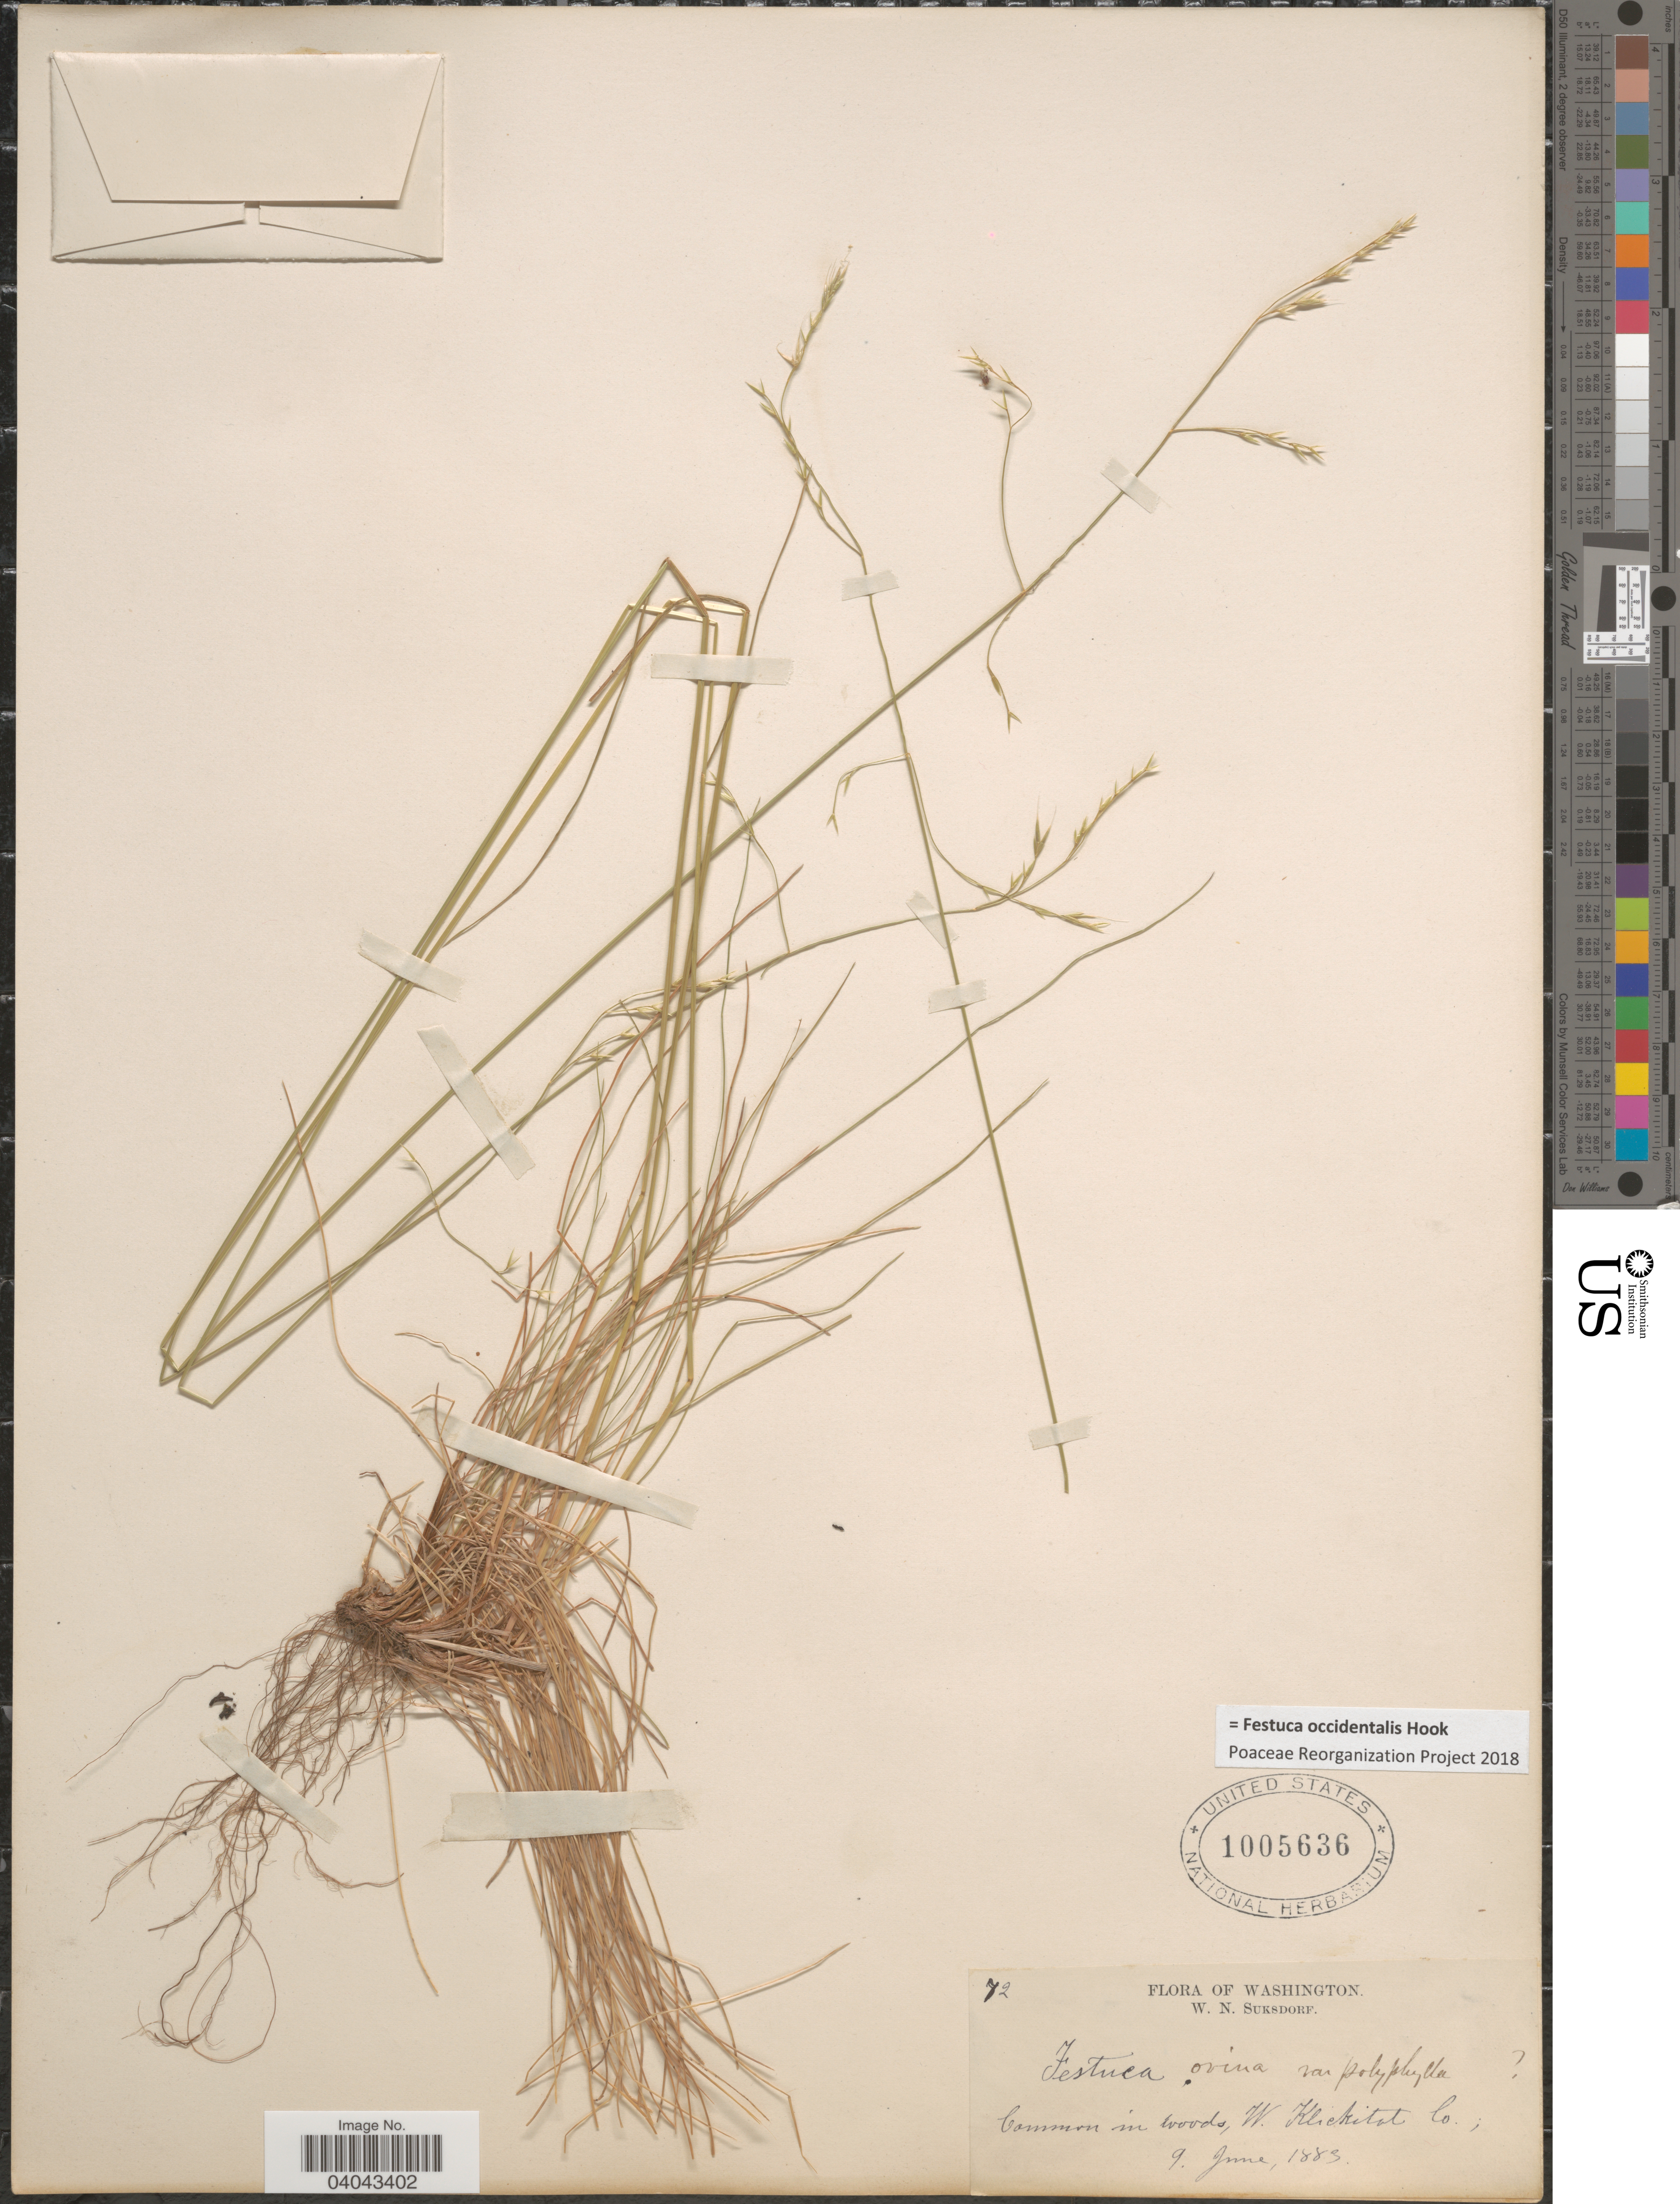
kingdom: Plantae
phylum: Tracheophyta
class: Liliopsida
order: Poales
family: Poaceae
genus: Festuca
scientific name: Festuca occidentalis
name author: Hook.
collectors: W. N. Suksdorf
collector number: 72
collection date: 1883-06-09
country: United States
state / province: Washington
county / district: Klickitat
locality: Common in woods, W. Klickitat Co.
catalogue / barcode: US 1005636